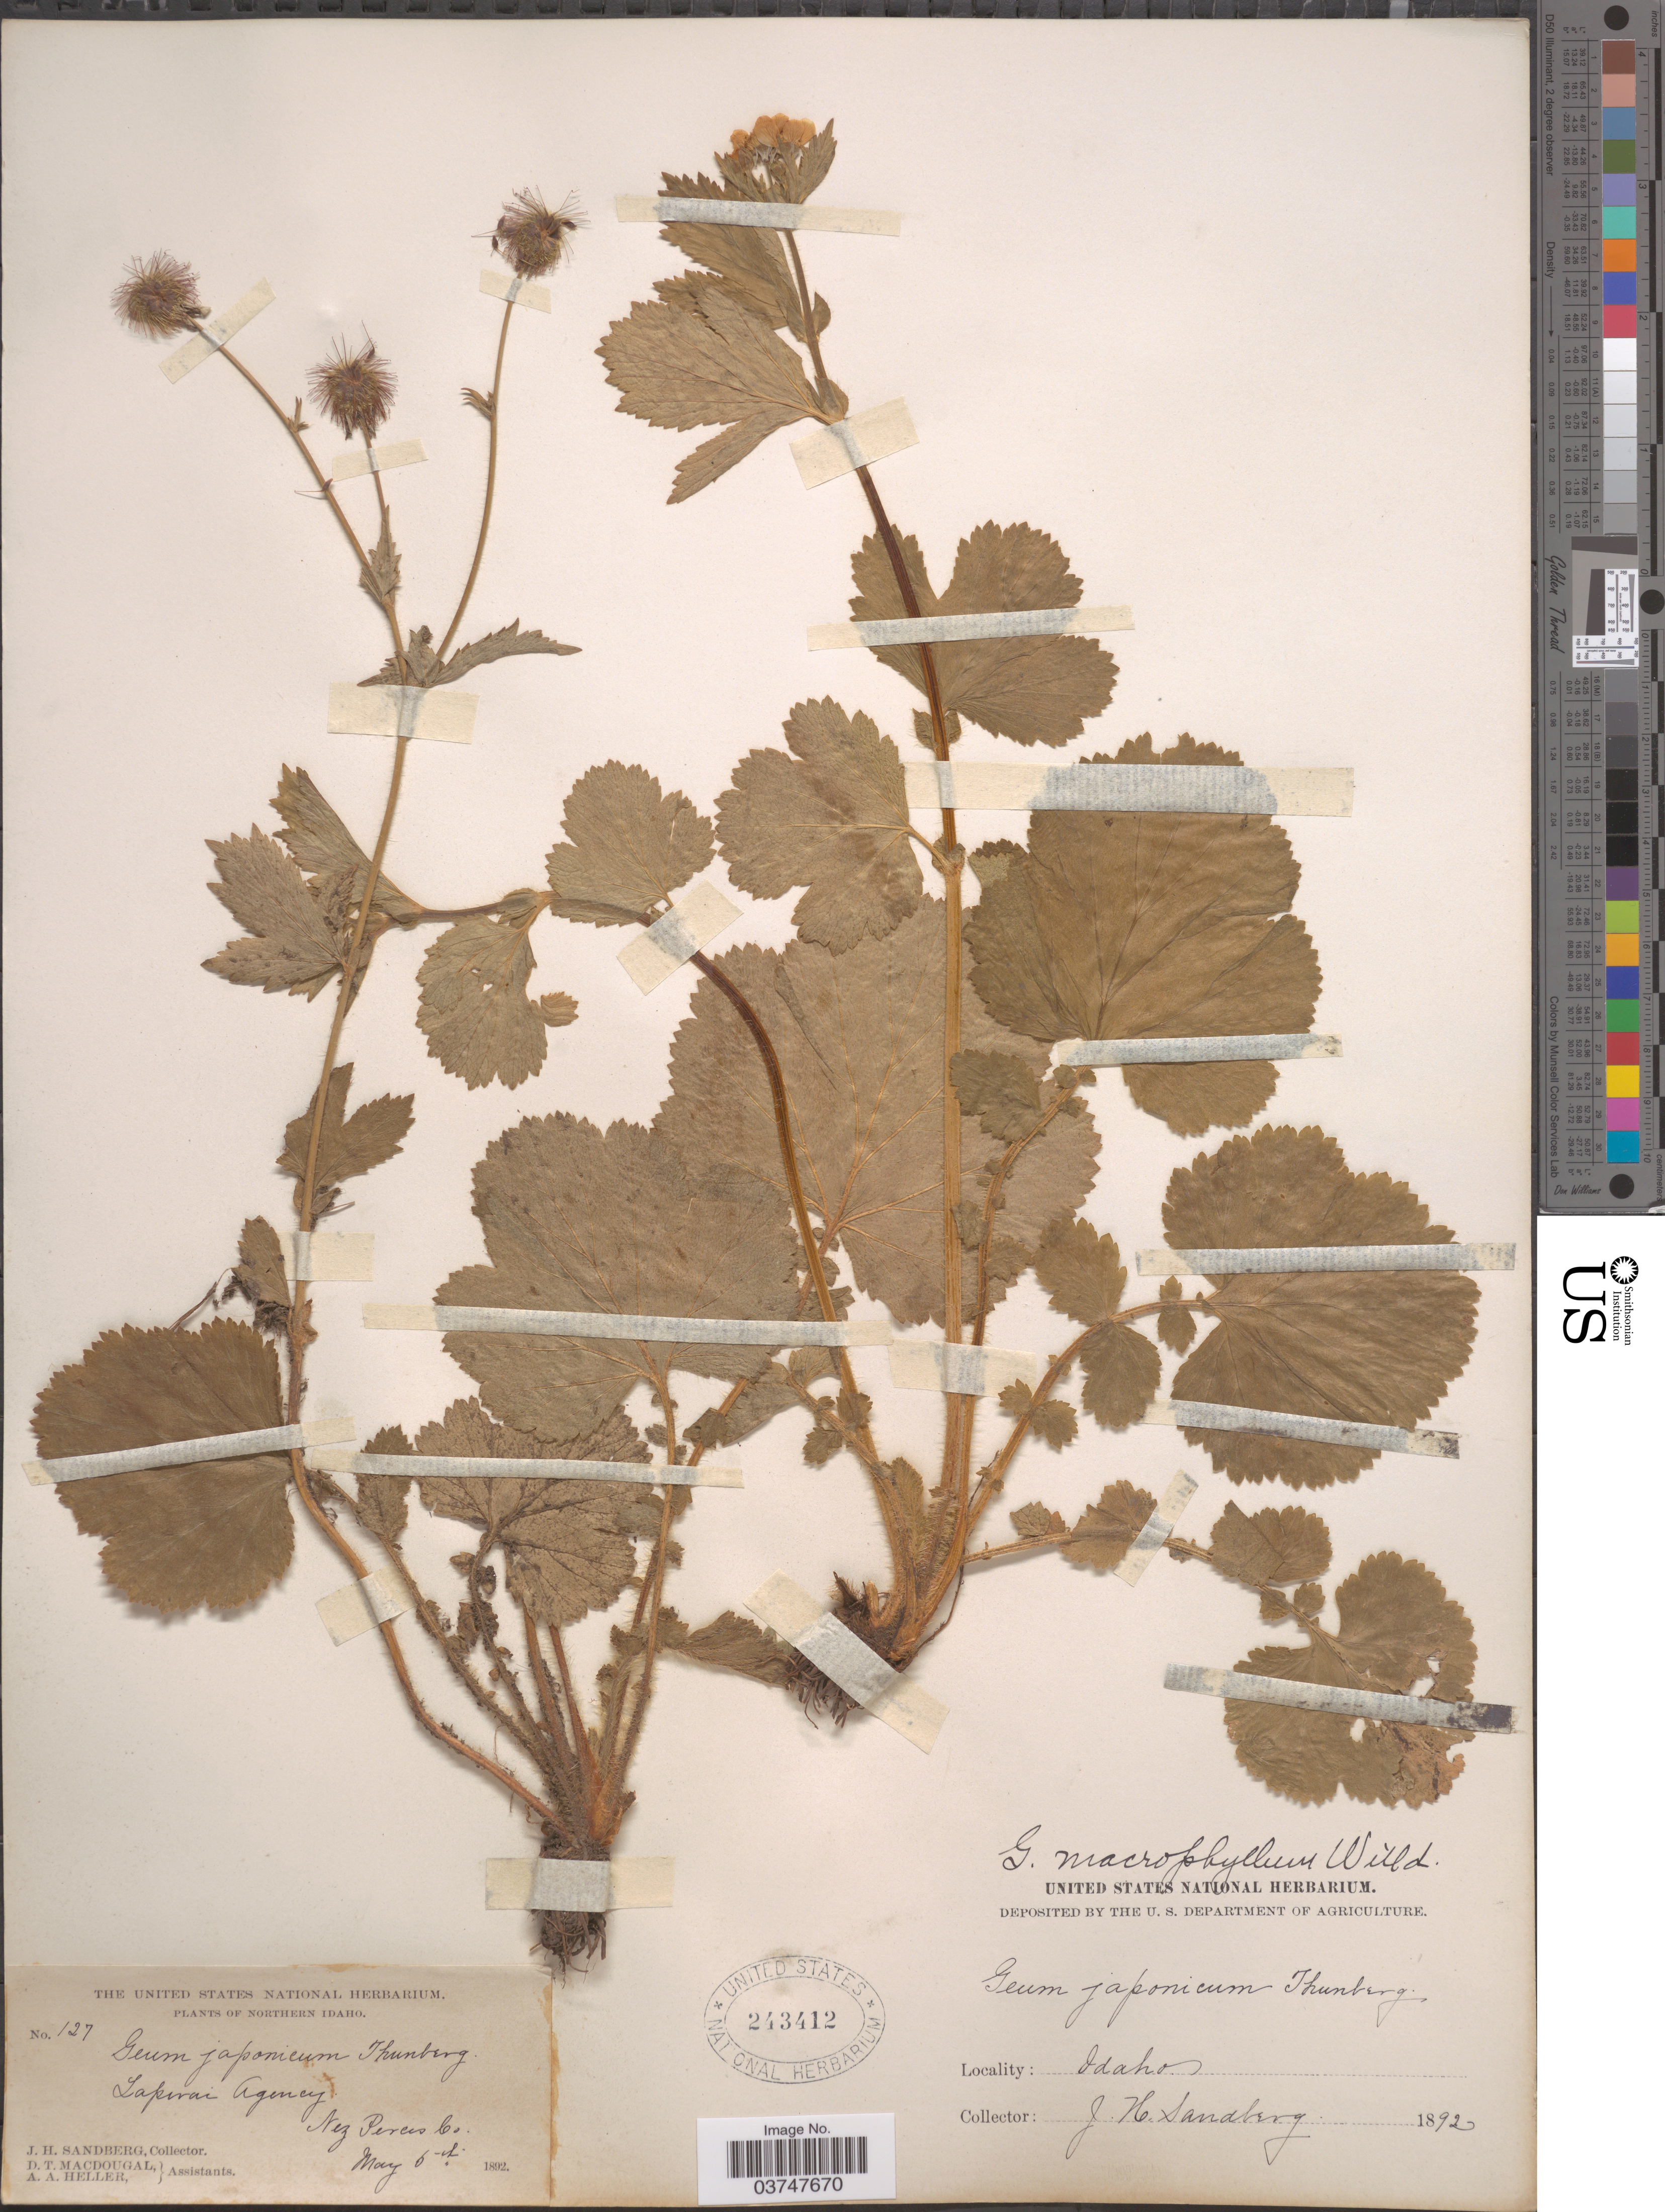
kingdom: Plantae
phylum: Tracheophyta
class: Magnoliopsida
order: Rosales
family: Rosaceae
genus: Geum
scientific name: Geum macrophyllum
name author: Willd.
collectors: J. H. Sandberg, D. T. MacDougal & A. A. Heller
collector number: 127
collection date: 1892-05-06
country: United States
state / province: Idaho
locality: Northern Idaho. Lapwai Agency, Nez Perces Co.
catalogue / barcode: US 243412